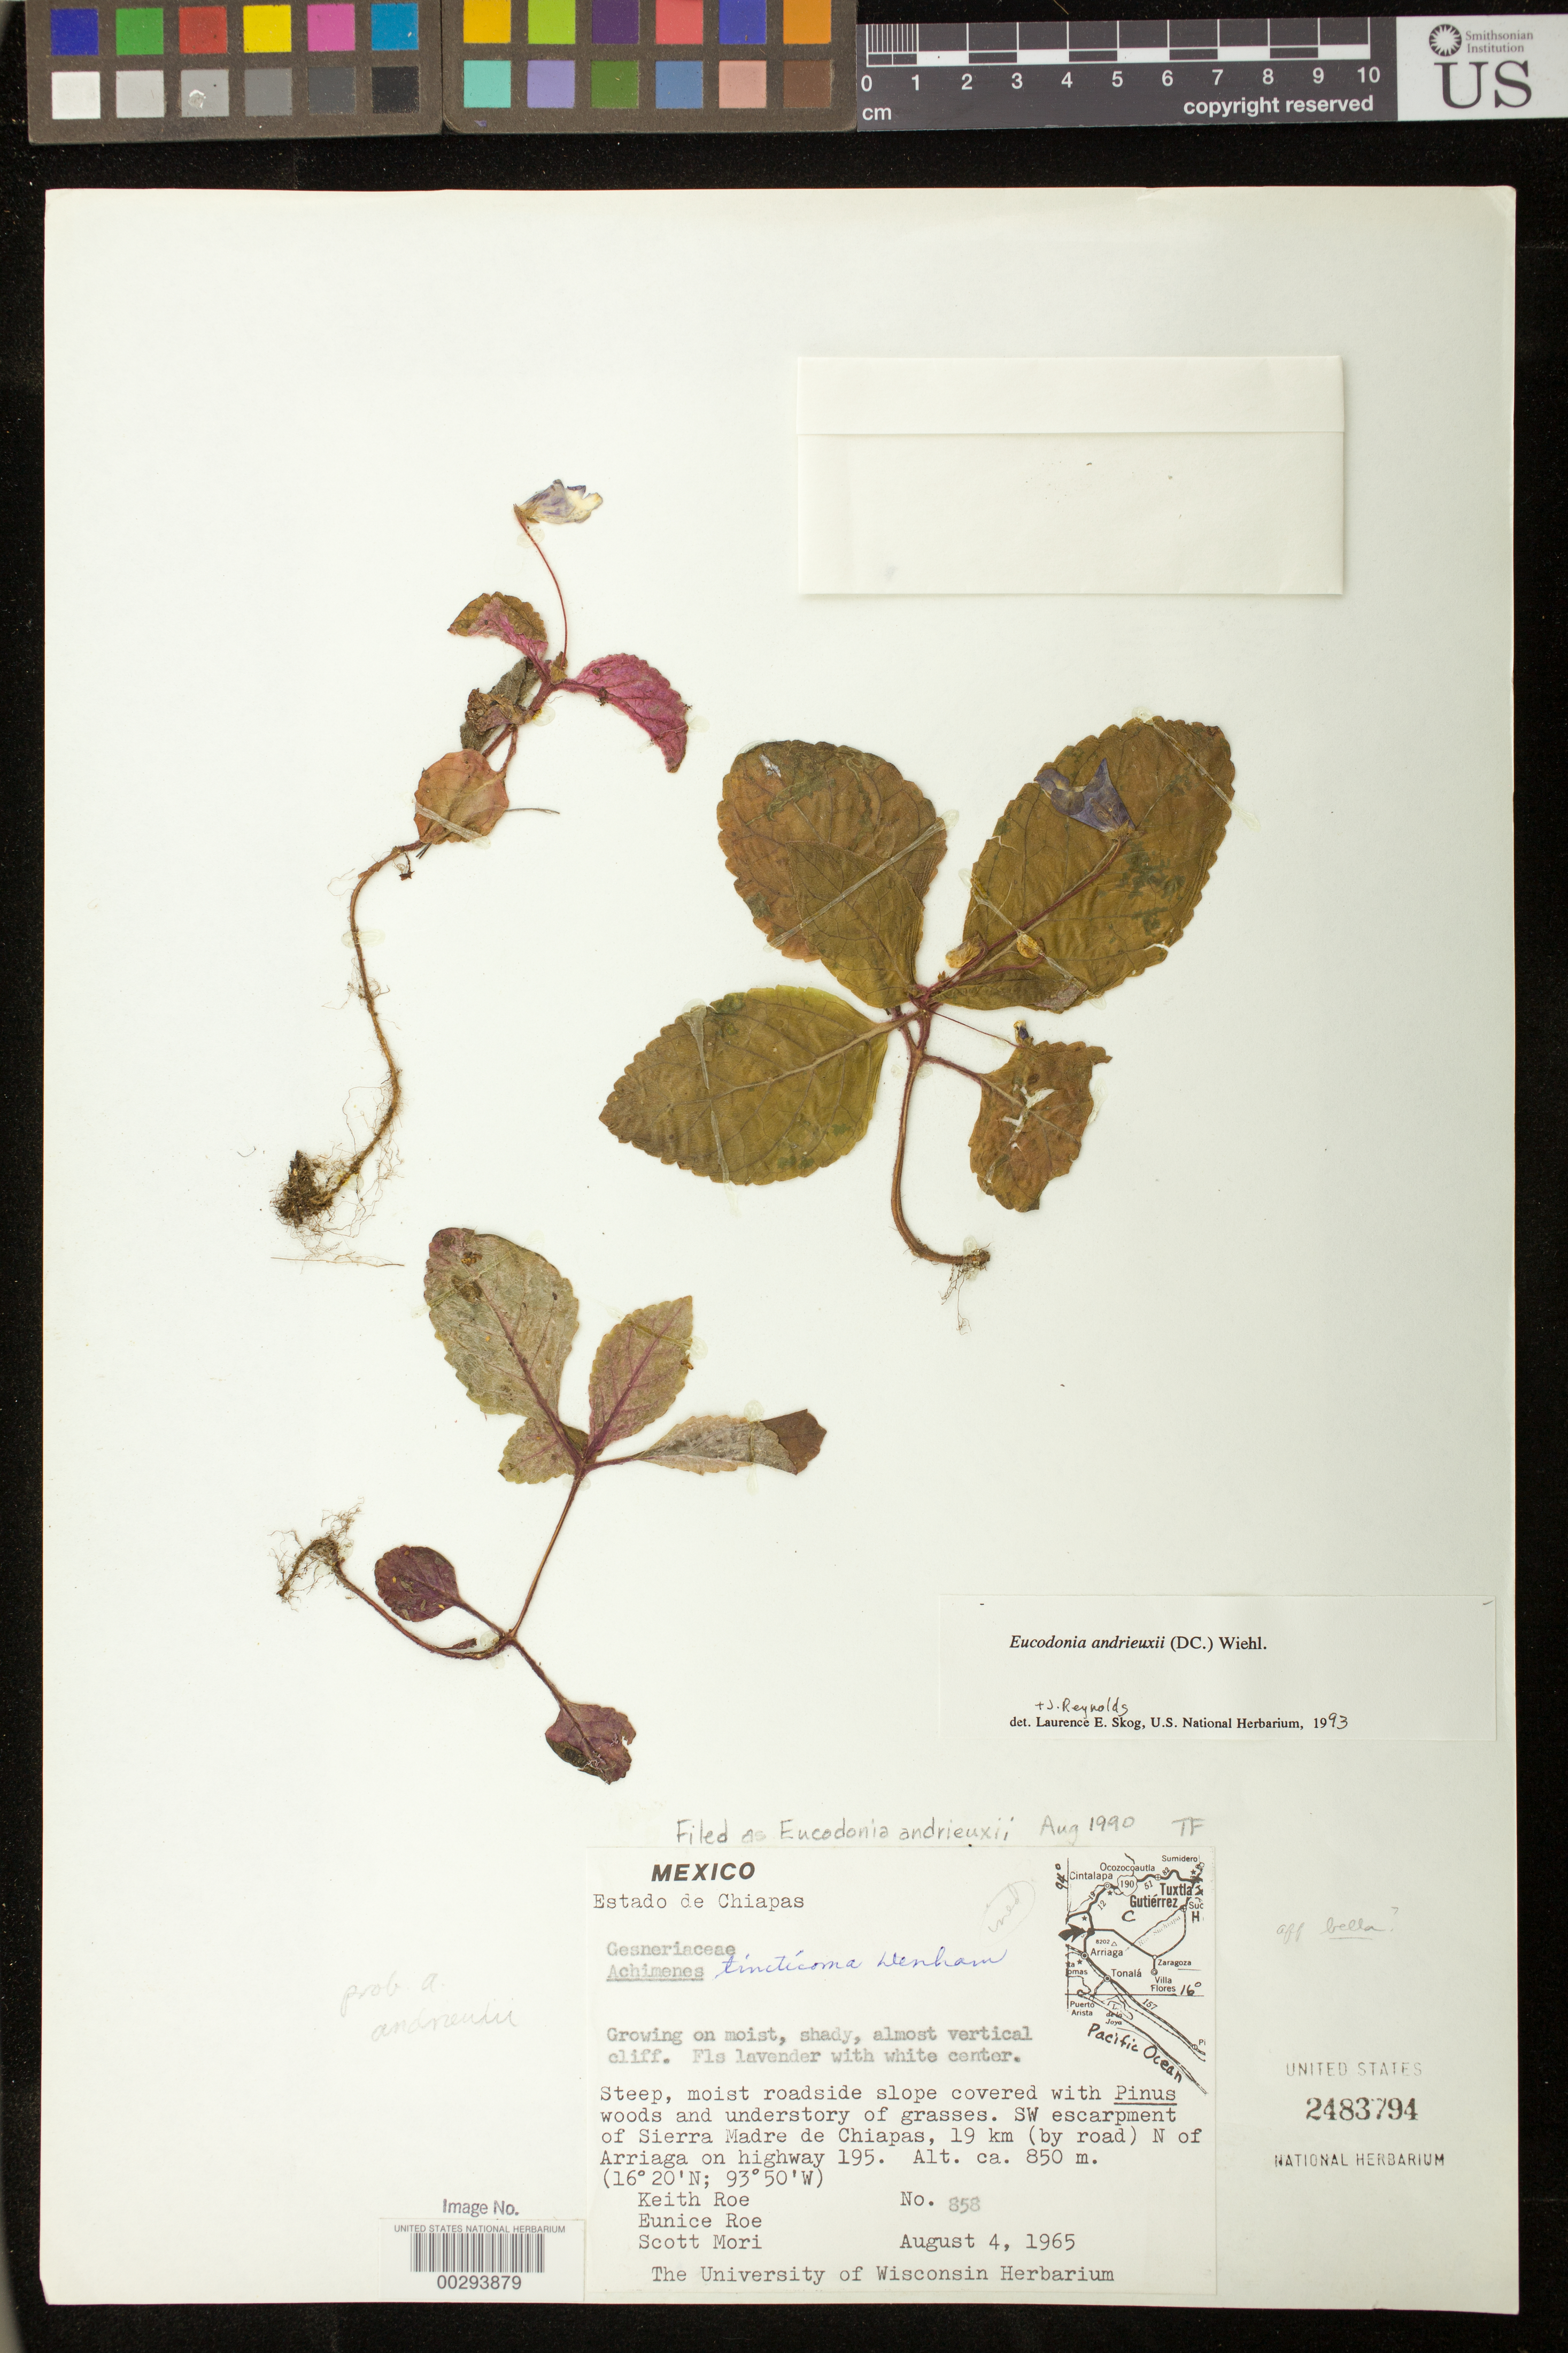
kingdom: Plantae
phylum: Tracheophyta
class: Magnoliopsida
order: Lamiales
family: Gesneriaceae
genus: Eucodonia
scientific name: Eucodonia andrieuxii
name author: (DC.) Wiehler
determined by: Skog, Laurence E.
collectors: K. Roe, E. Roe & S. Mori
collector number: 858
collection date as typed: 04 Aug 1965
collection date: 1965-08-04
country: Mexico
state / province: Chiapas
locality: Sierra Madre de Chiapas, 19 km (by road) N of Arriaga on highway 195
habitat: Steep, moist roadside slope covered with Pinus woods and understory of grasses; SW escarpment, on moist, shady, almost vertical cliff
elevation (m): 850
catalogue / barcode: US 2483794